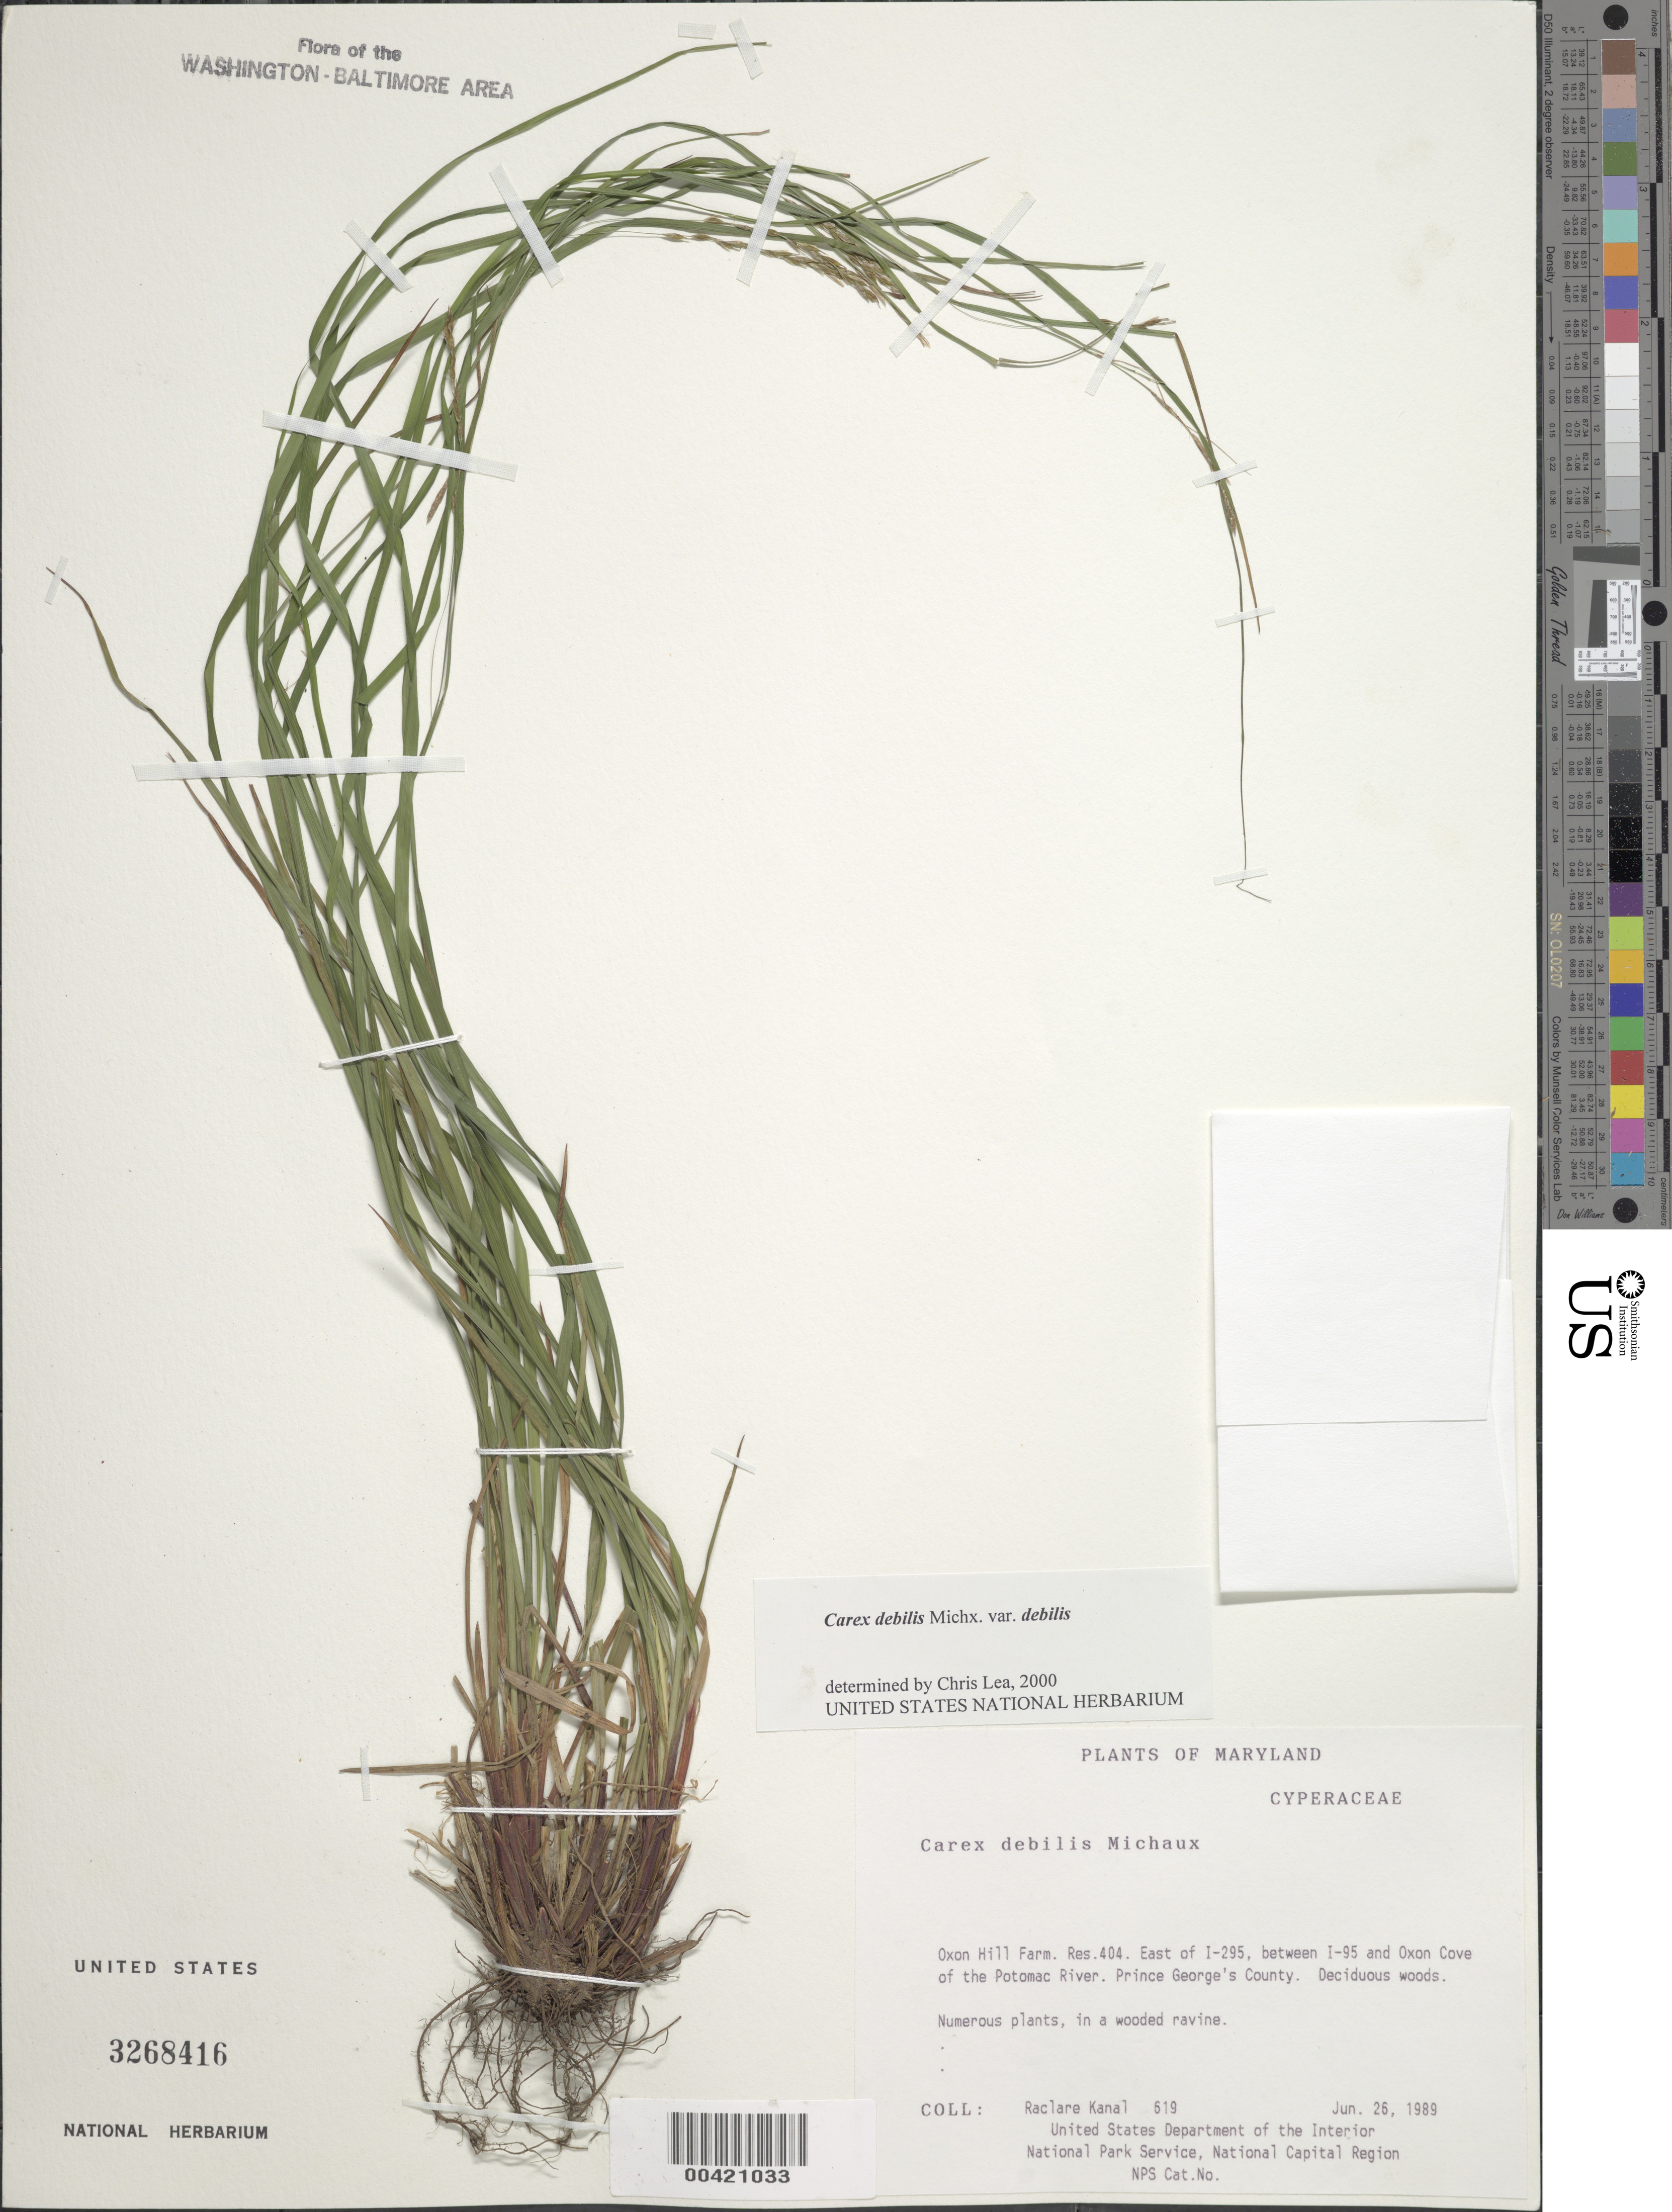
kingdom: Plantae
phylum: Tracheophyta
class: Liliopsida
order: Poales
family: Cyperaceae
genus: Carex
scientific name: Carex debilis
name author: Michx.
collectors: R. Kanal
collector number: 619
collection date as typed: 26 Jun 1989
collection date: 1989-06-26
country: United States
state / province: Maryland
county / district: Prince George's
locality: Oxon Hill Farm, E of I-295 between I-95 and Oxon Cove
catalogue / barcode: US 3268416